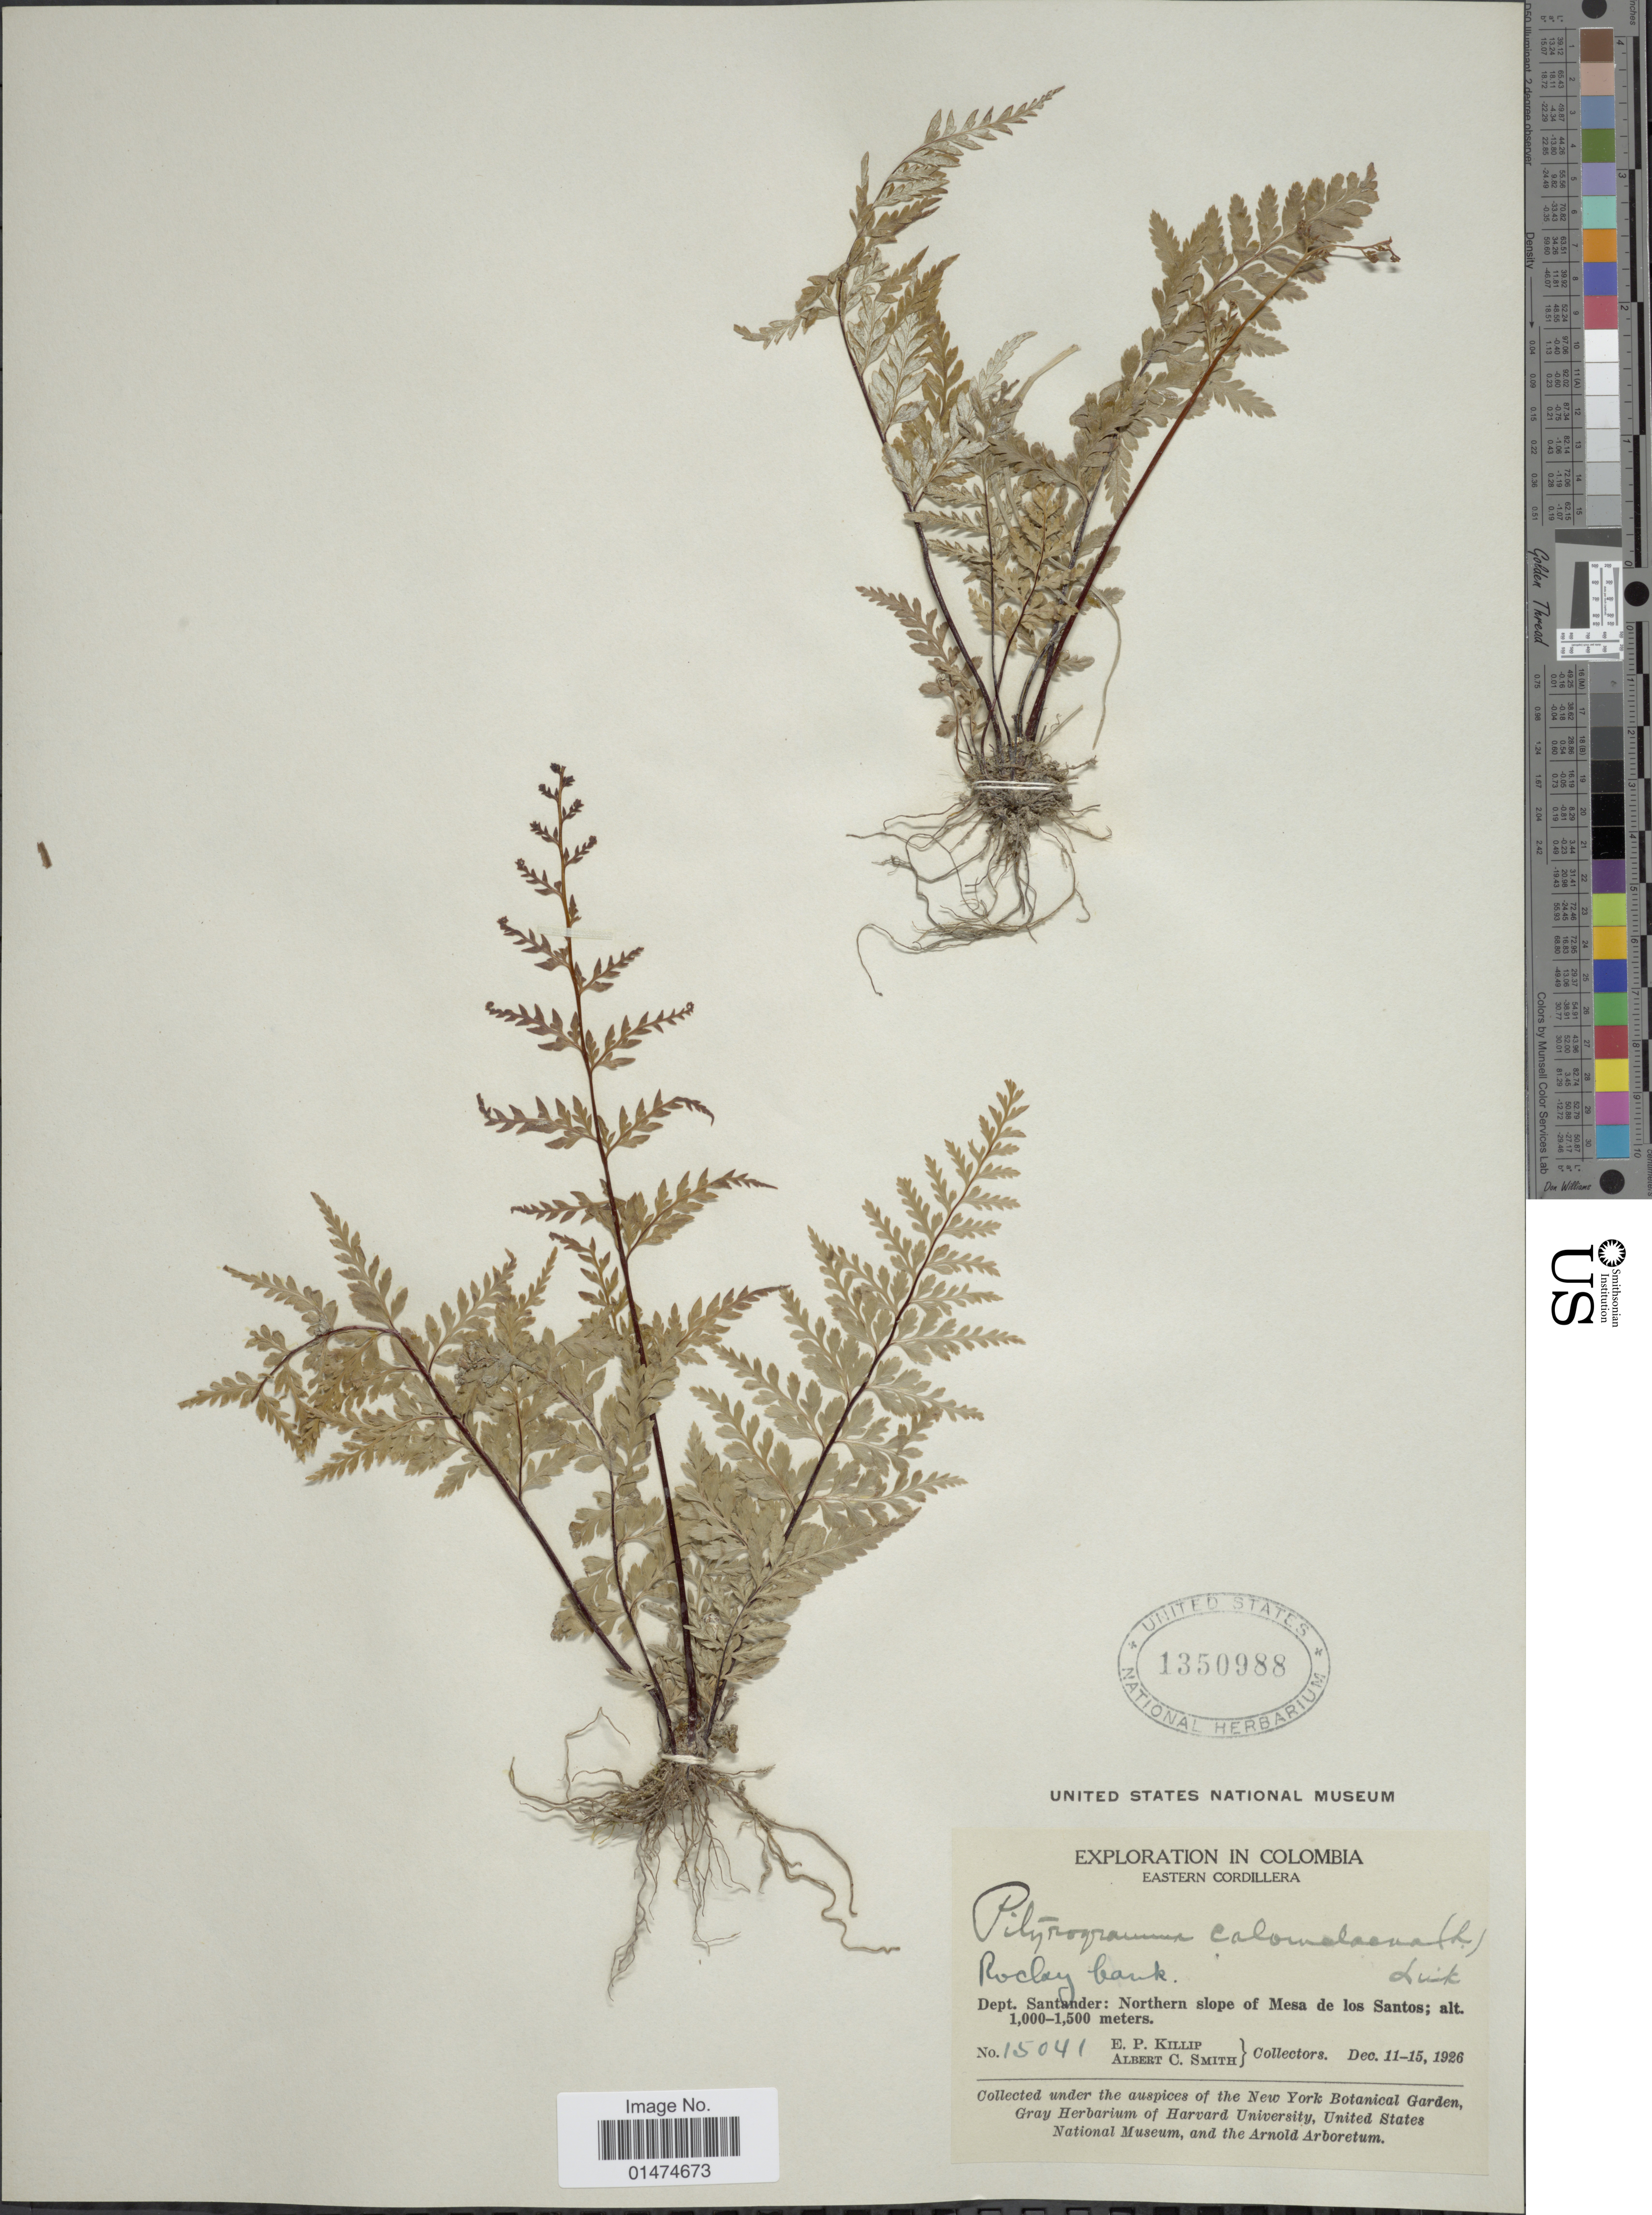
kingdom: Plantae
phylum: Tracheophyta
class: Polypodiopsida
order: Polypodiales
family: Pteridaceae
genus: Pityrogramma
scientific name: Pityrogramma calomelanos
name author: (L.) Link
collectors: E. P. Killip & A. C. Smith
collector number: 15041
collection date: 1926-12-11/1926-12-15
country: Colombia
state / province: Santander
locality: Eastern Cordillera, Dept. Santander: Northern slope of Mesa de los Santos.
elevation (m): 1000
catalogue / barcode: US 1350988